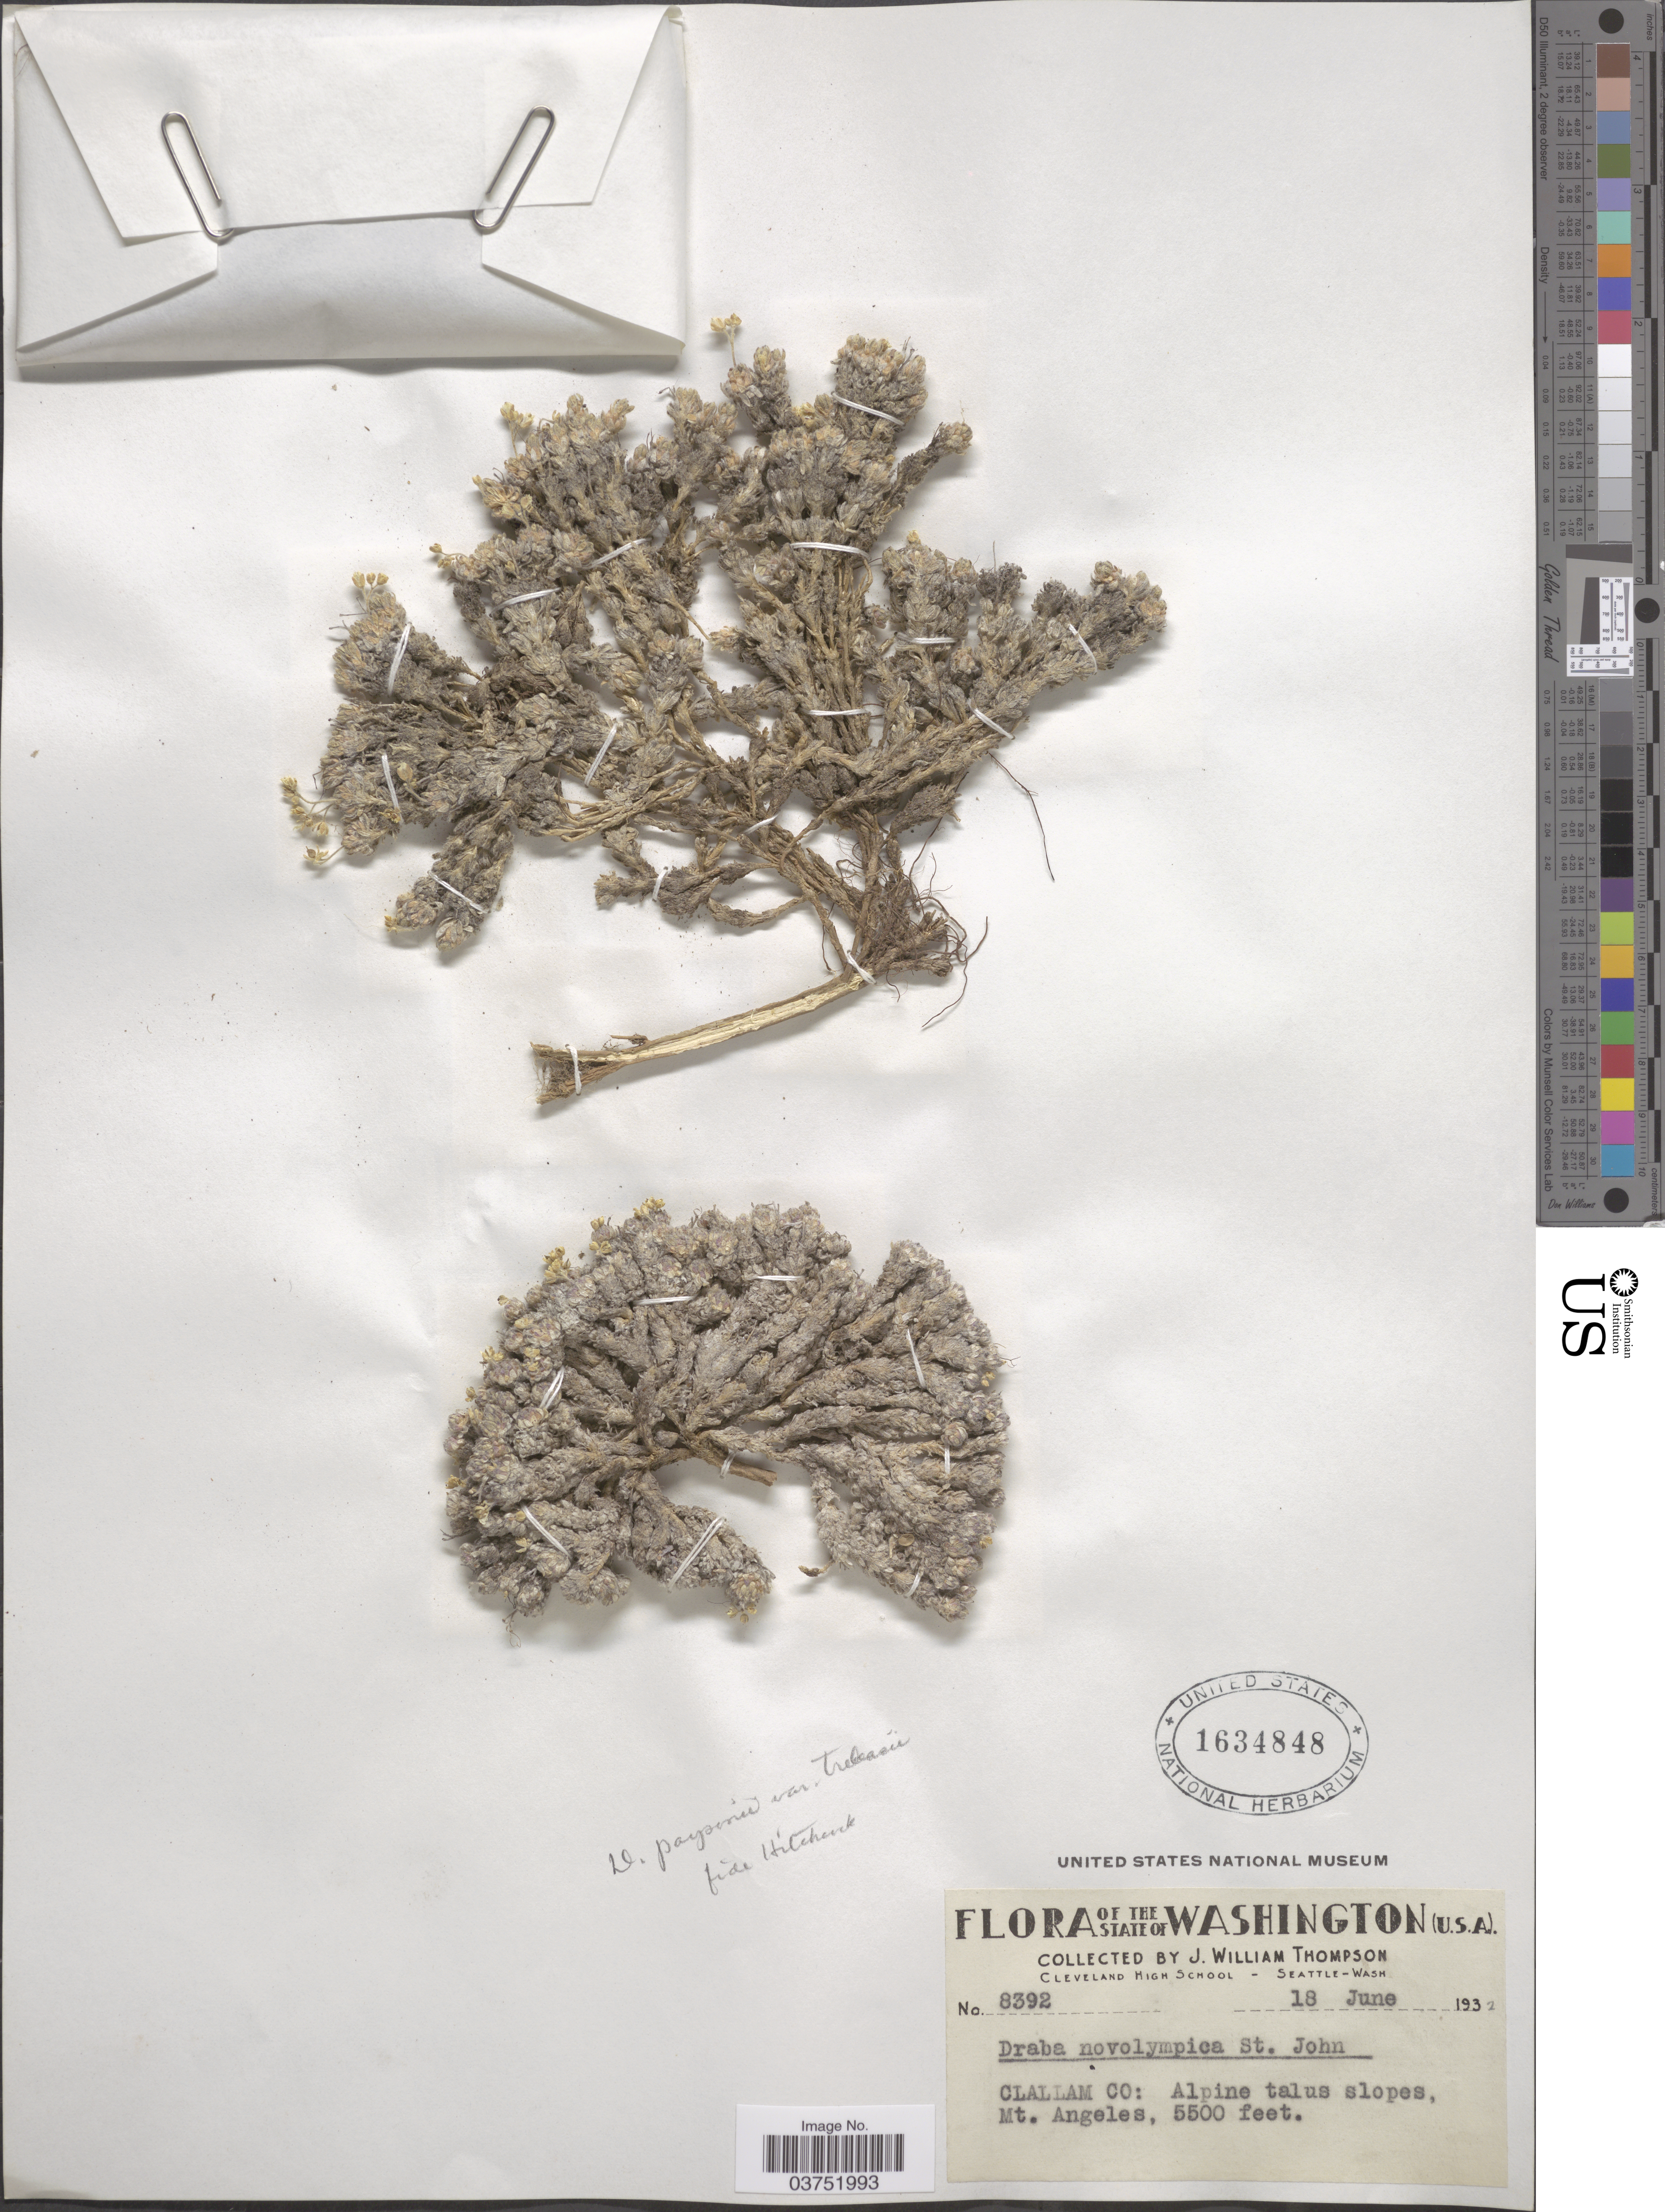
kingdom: Plantae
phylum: Tracheophyta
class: Magnoliopsida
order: Brassicales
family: Brassicaceae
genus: Draba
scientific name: Draba novolympica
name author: Payson & H. St. John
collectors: J. W. Thompson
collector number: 8392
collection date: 1932-06-18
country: United States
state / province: Washington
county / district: Clallam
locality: Clallam Co.: Alpine talus slopes, Mt. Angeles.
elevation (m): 1676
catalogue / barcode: US 1634848